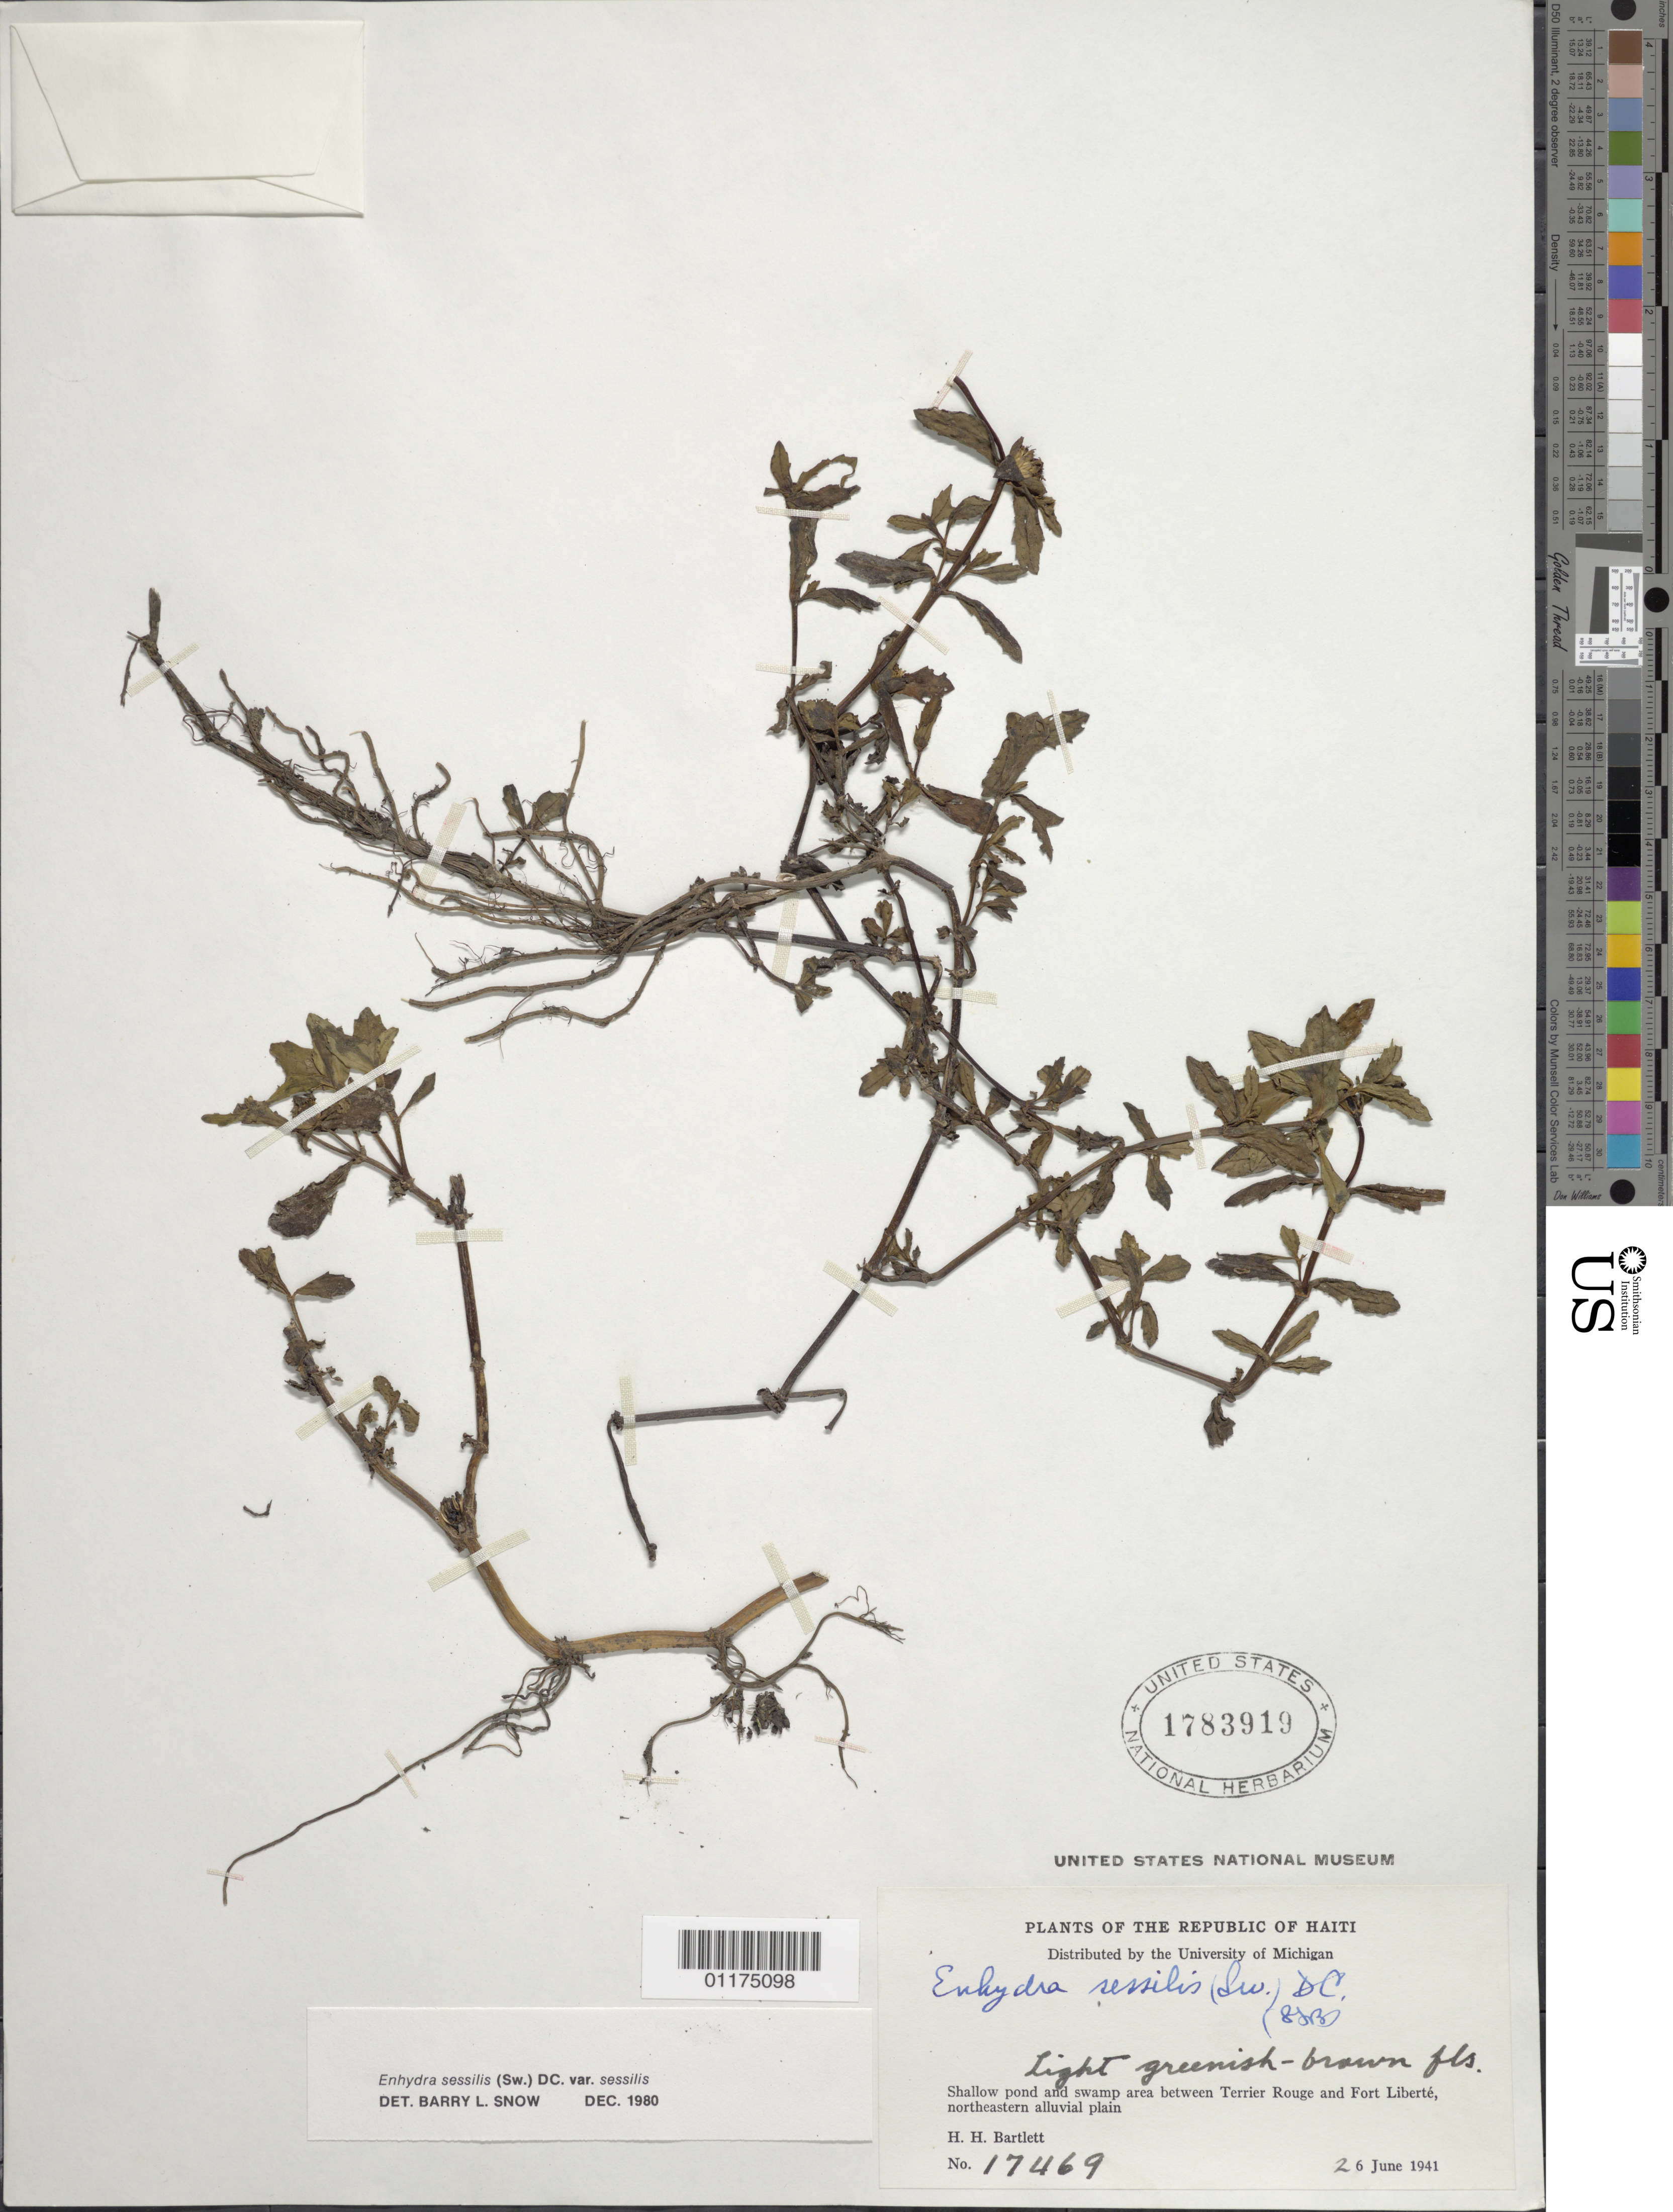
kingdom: Plantae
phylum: Tracheophyta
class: Magnoliopsida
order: Asterales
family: Asteraceae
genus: Enhydra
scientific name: Enhydra sessilis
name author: (Sw.) DC.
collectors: H. H. Bartlett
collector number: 17469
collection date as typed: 20 Jun 1941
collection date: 1941-06-20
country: Haiti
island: Hispaniola I.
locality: between Terrier Rouge and Fort Liberte, northeastern alluvial plain.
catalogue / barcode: US 1783919